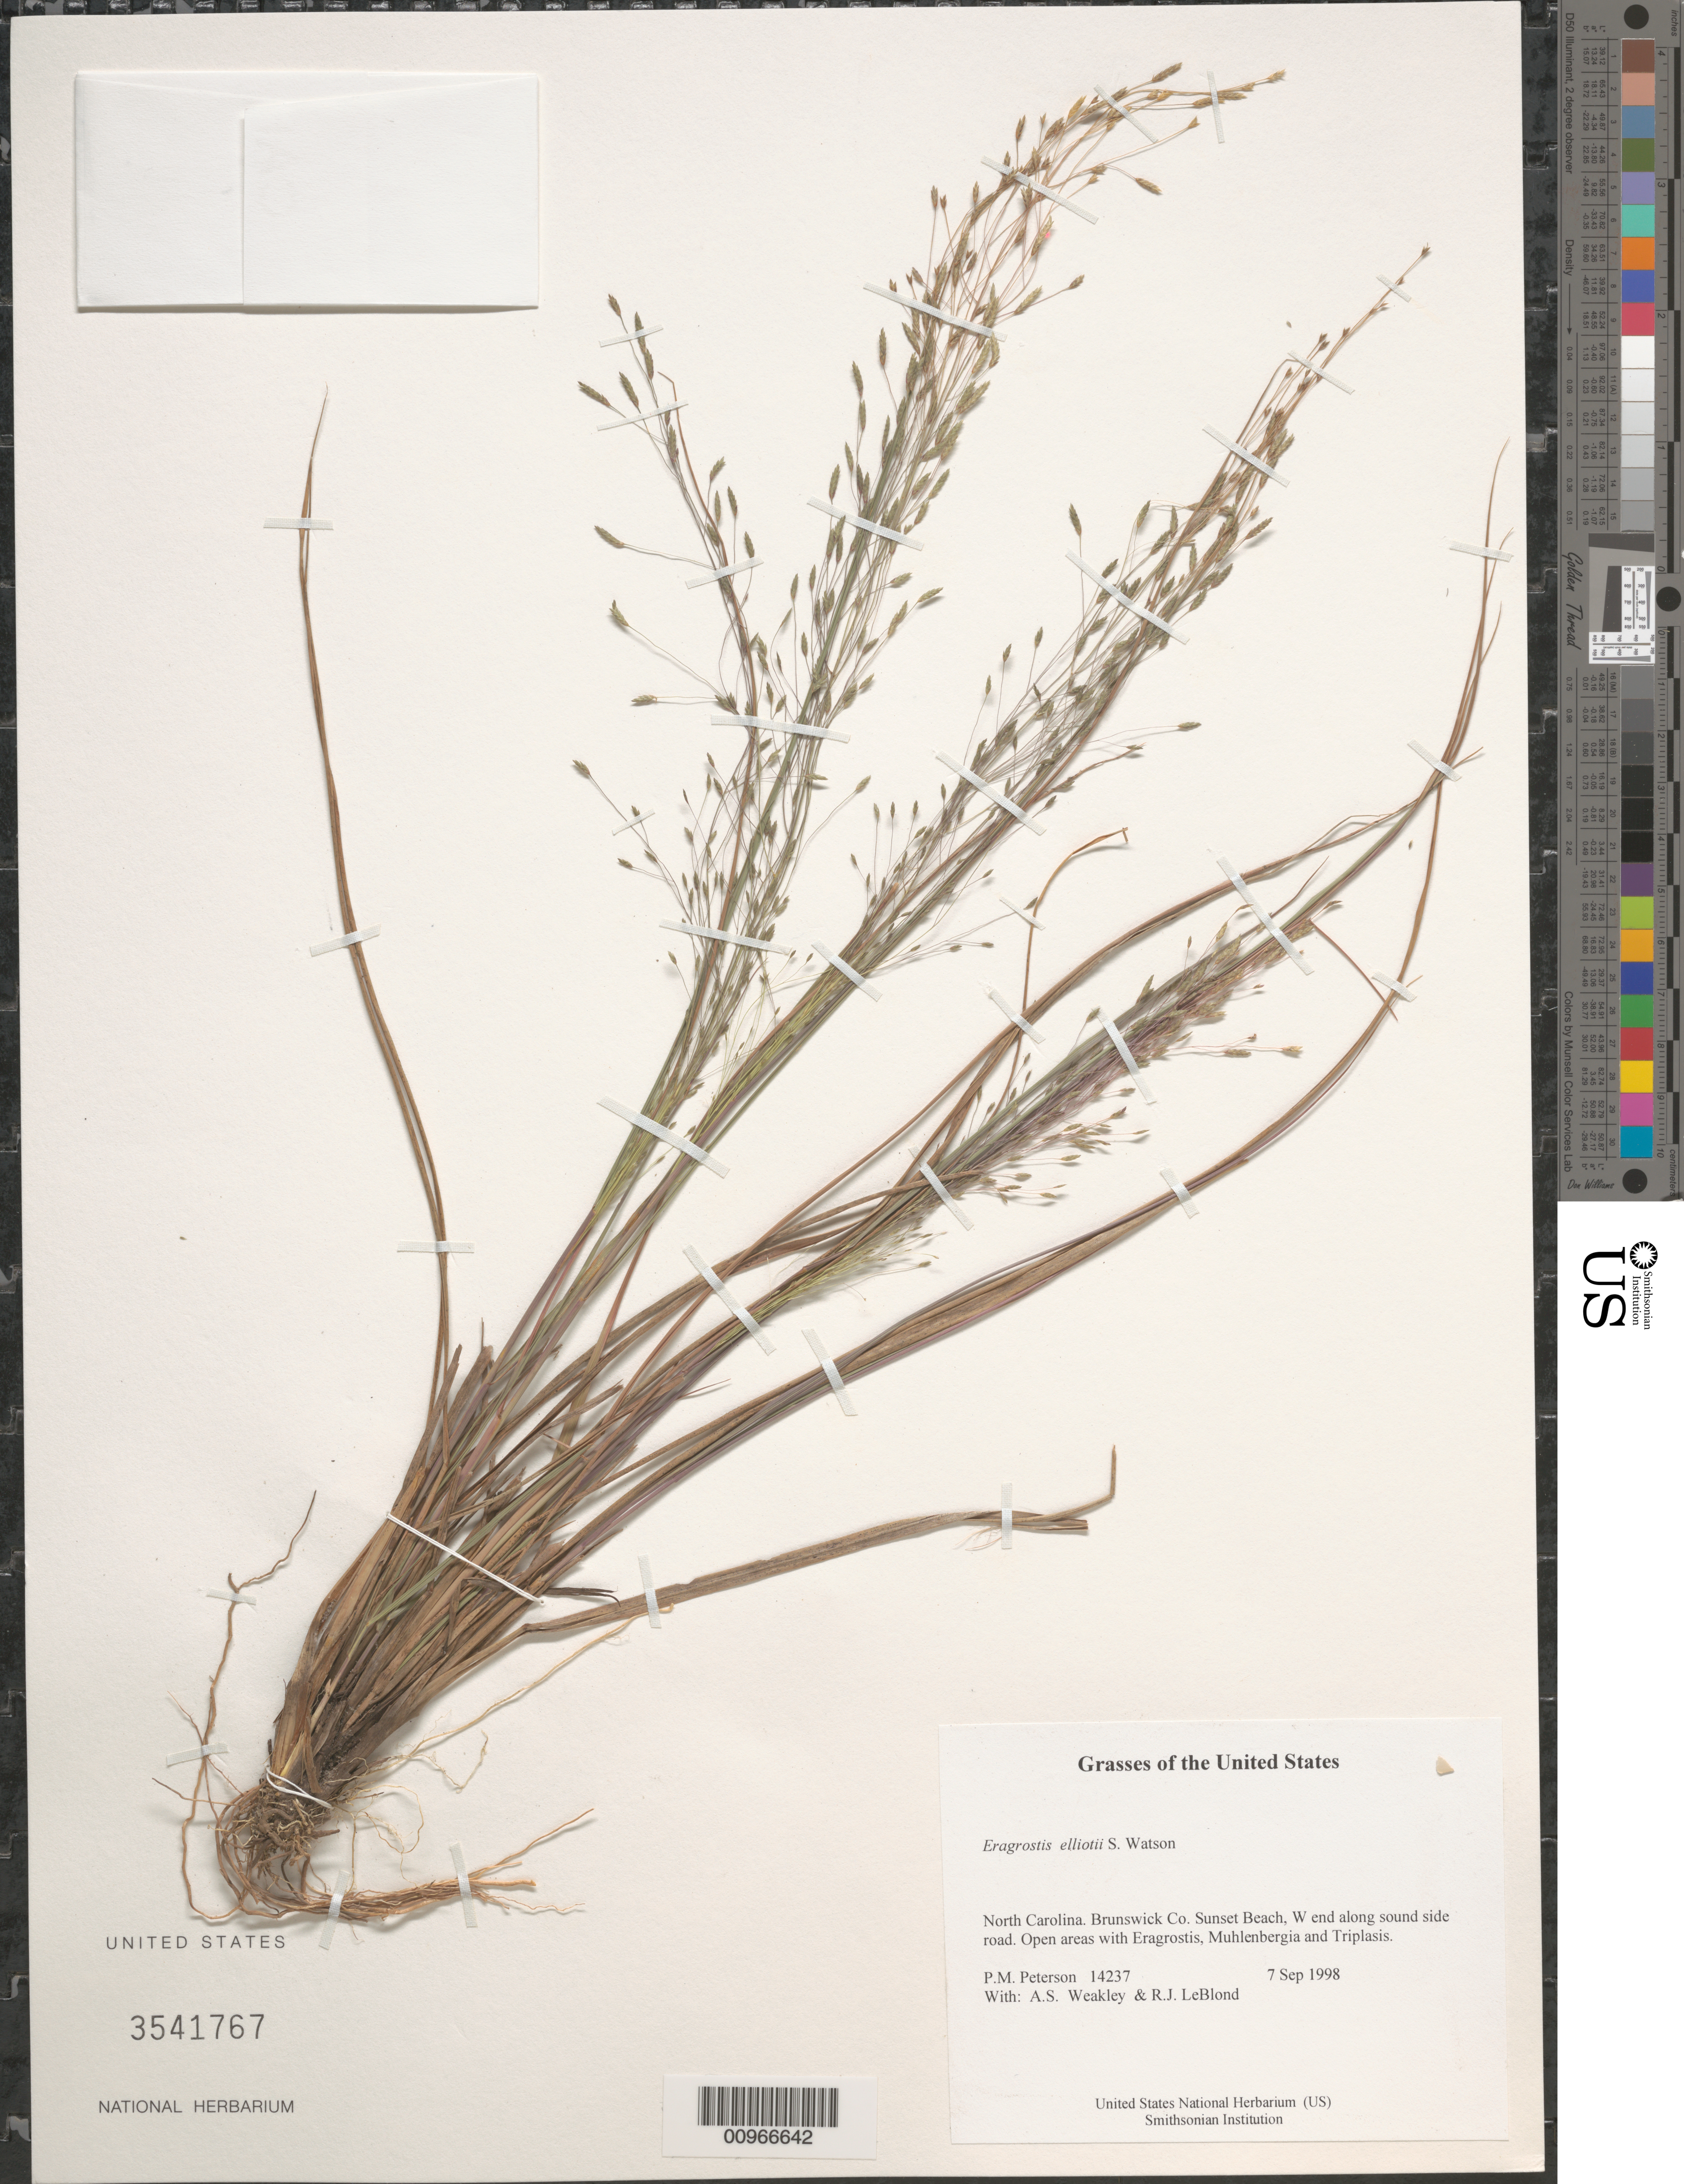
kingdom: Plantae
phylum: Tracheophyta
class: Liliopsida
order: Poales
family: Poaceae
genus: Eragrostis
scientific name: Eragrostis elliottii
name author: S. Watson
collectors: P. M. Peterson, A. S. Weakley & R. J. LeBlond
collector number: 14237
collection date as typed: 07 Sep 1998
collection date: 1998-09-07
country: United States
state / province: North Carolina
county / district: Brunswick Co.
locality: Sunset Beach, W end along sound side road.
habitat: Open areas with Eragrostis, Muhlenbergia and Triplasis.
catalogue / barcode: US 3541767